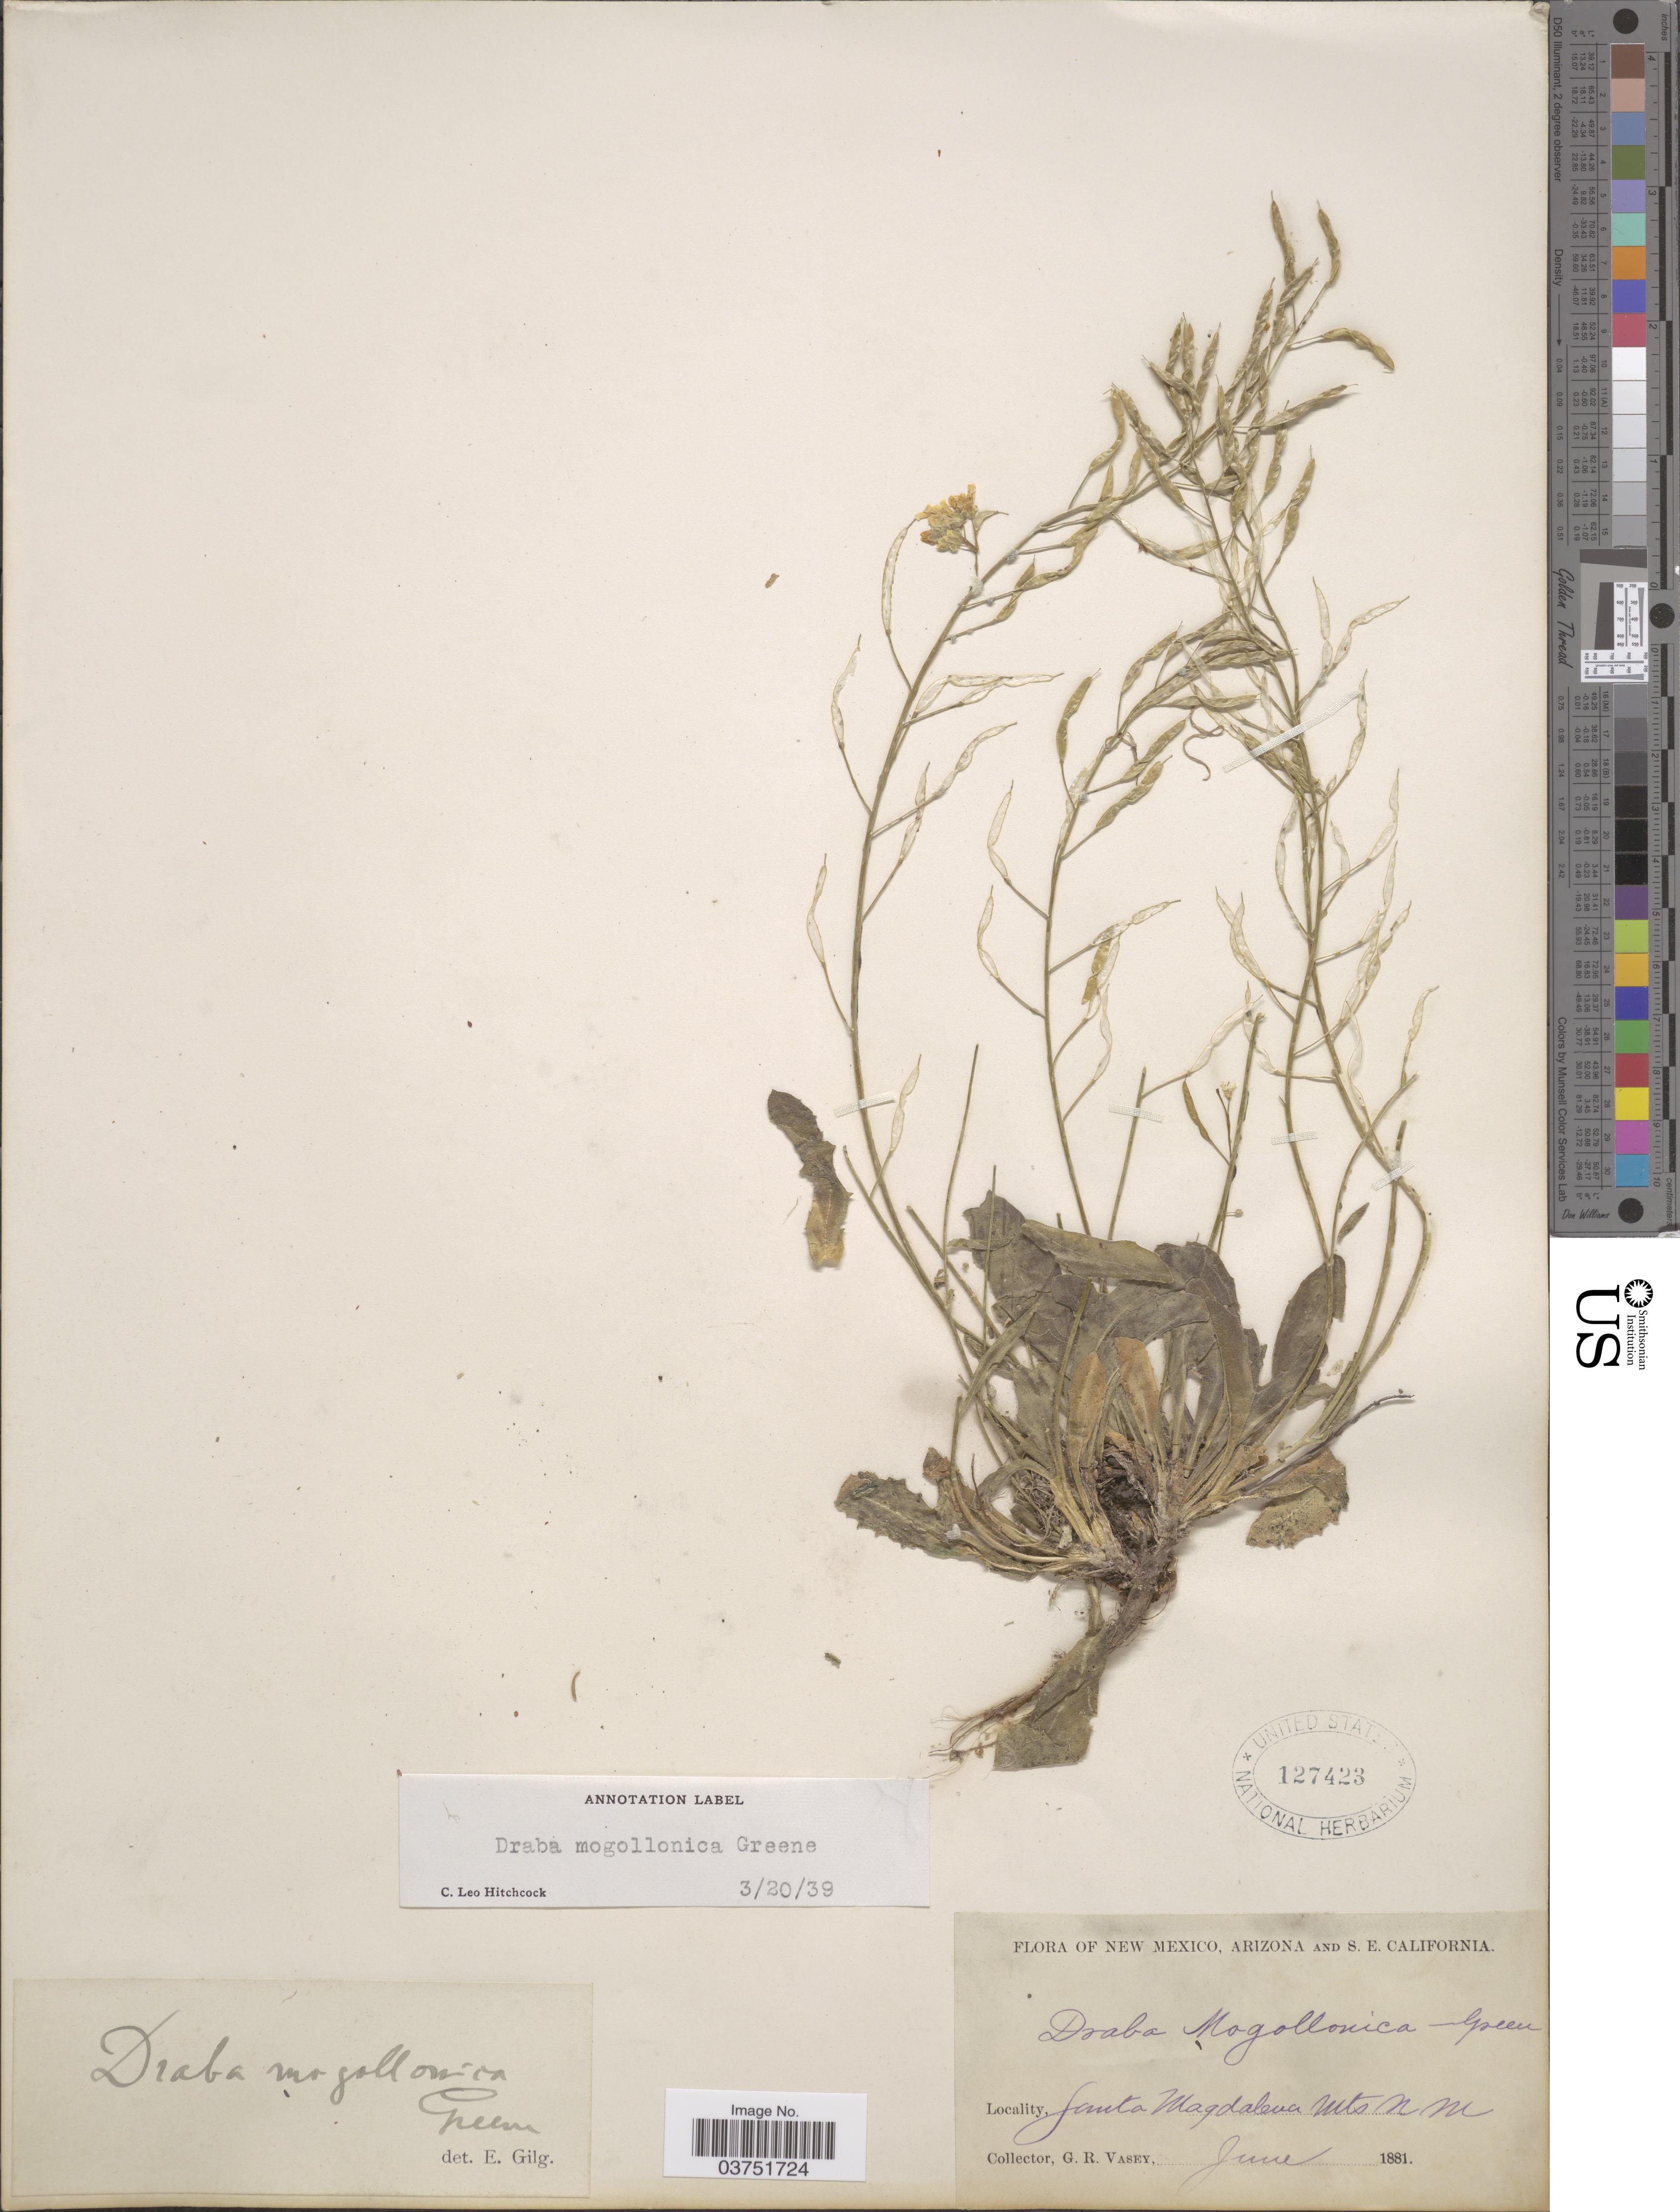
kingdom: Plantae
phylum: Tracheophyta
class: Magnoliopsida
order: Brassicales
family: Brassicaceae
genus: Draba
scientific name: Draba mogollonica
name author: Greene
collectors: G. R. Vasey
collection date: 1881-06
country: United States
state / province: New Mexico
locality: Santa Magdalena Mts.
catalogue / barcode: US 127423